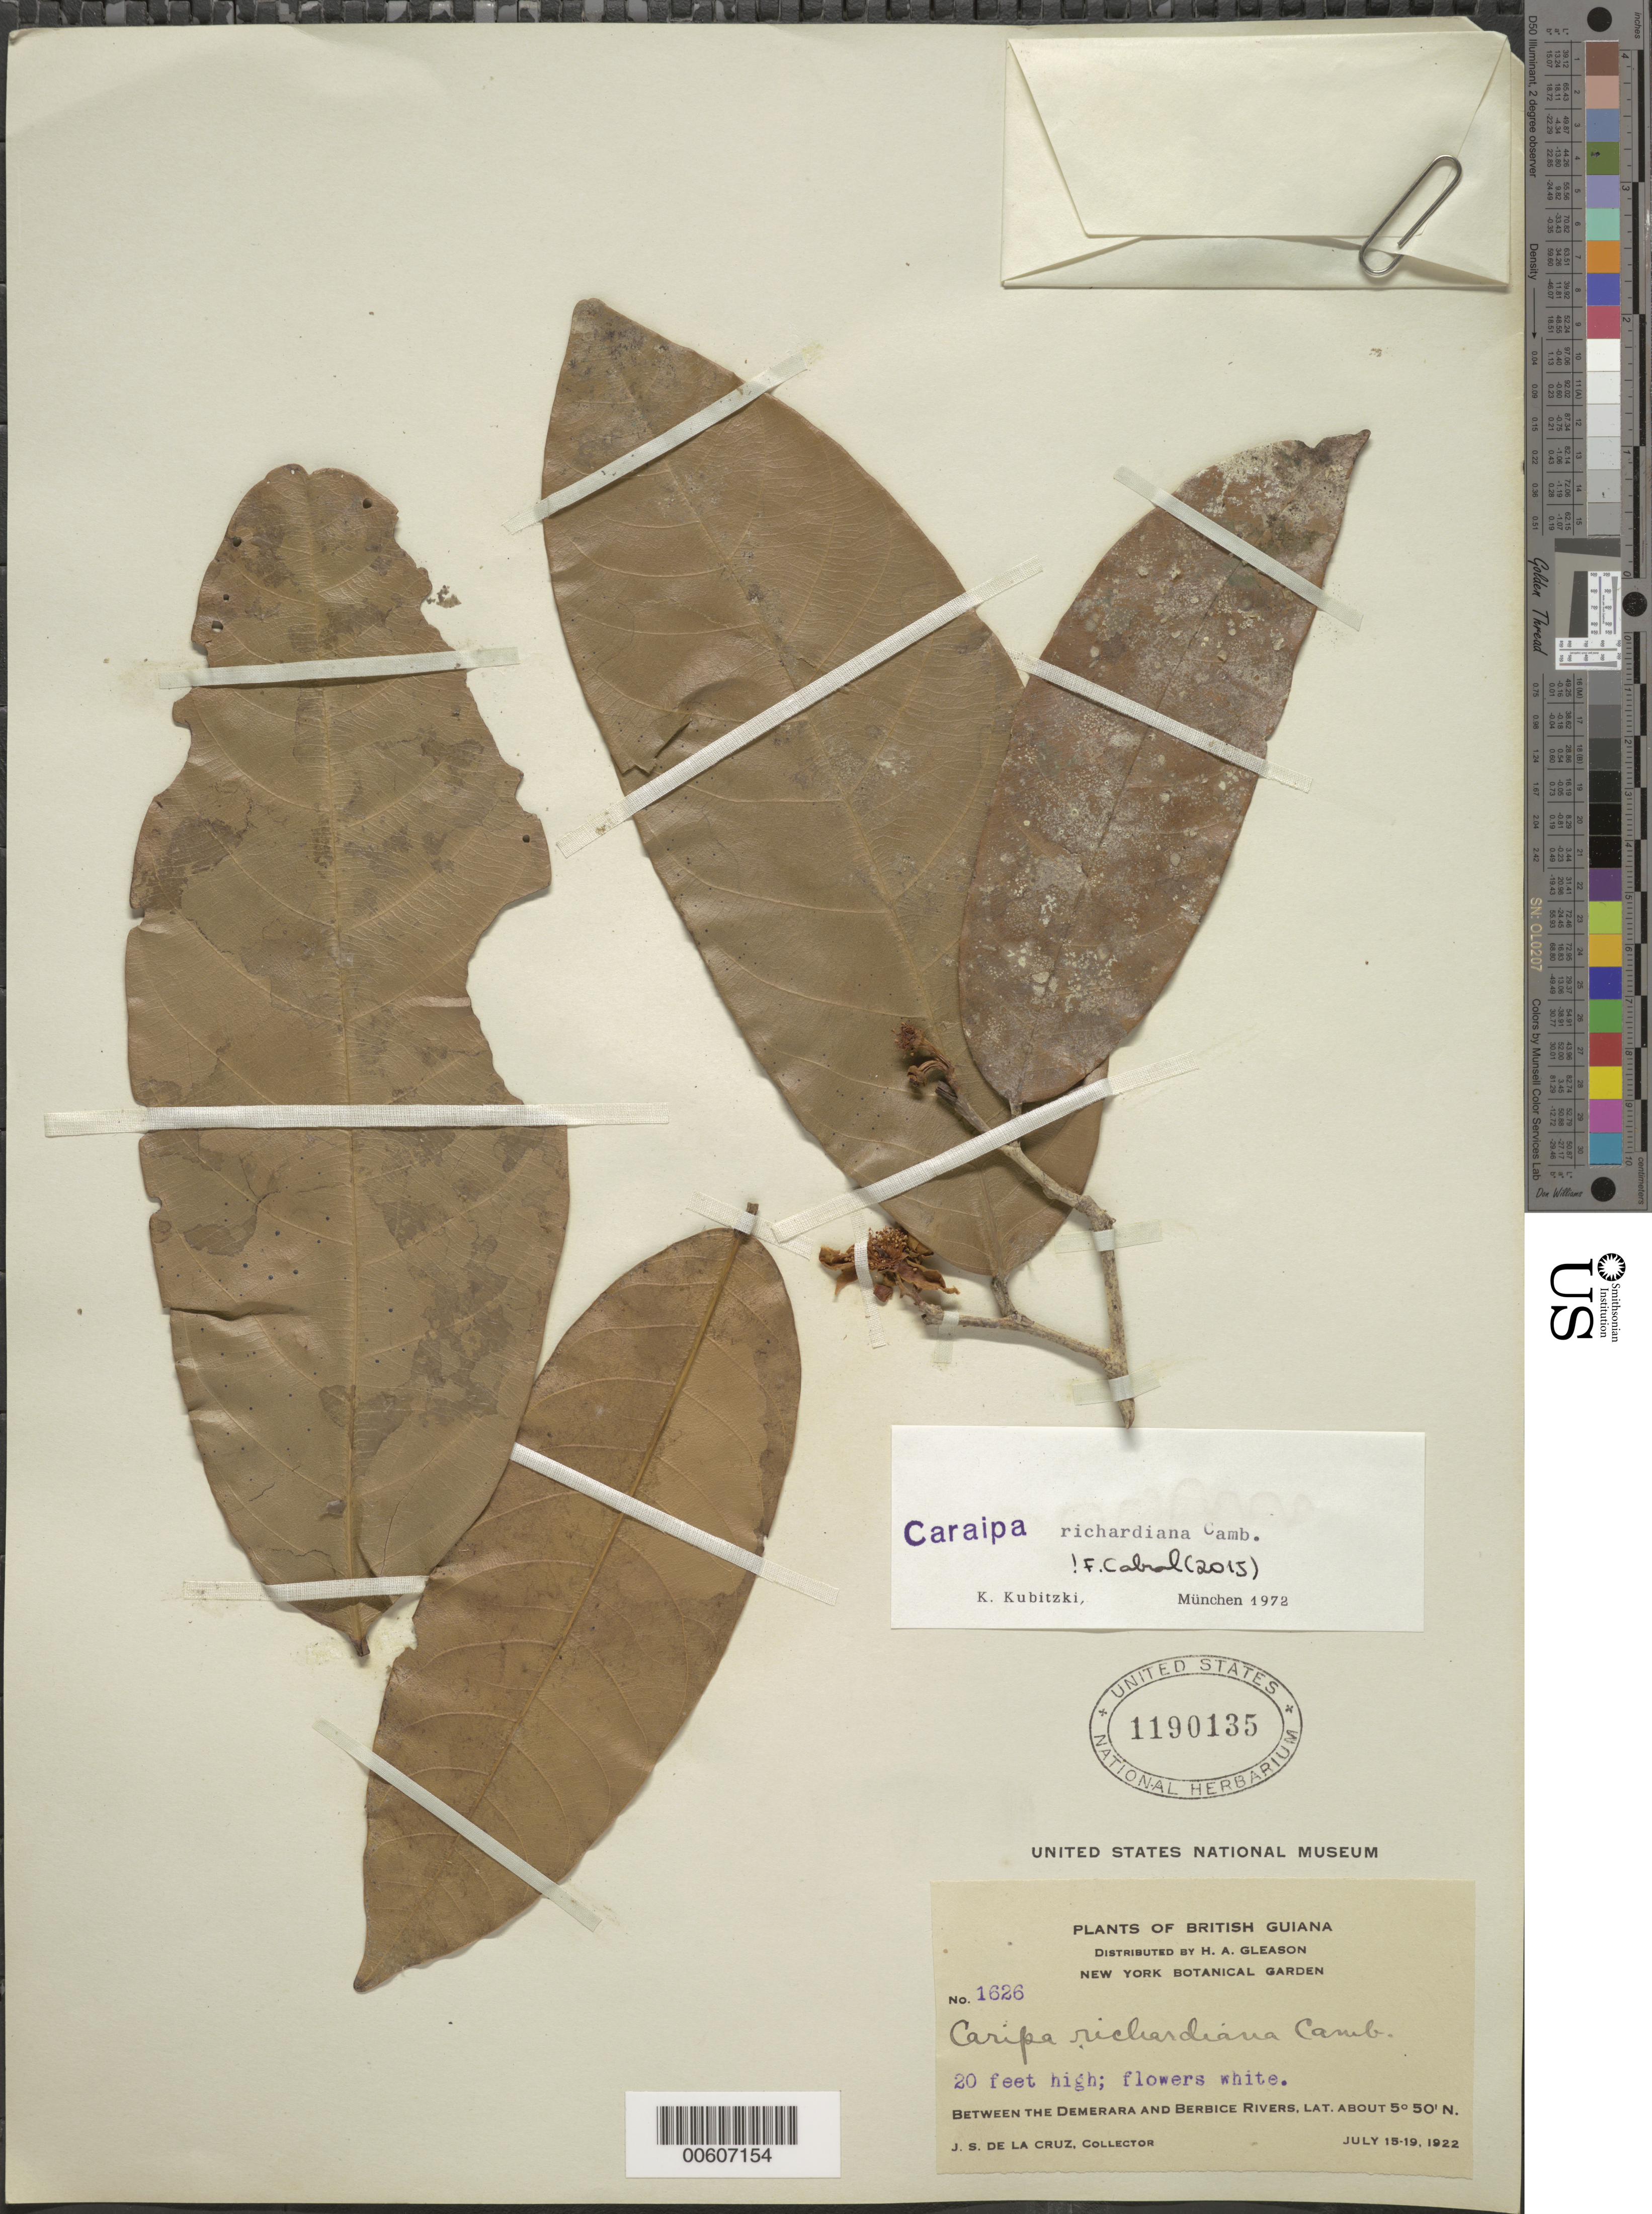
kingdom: Plantae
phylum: Tracheophyta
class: Magnoliopsida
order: Malpighiales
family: Calophyllaceae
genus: Caraipa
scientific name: Caraipa richardiana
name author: Cambess.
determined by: Kubitzki, Klaus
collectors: J. S. de la Cruz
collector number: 1626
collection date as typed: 15-Jul-22 to 19-Jul-22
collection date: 1922-07-15/1922-07-19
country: Guyana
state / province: U. Demerara-Berbice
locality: Demerara River to the Berbice River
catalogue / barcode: US 1190135